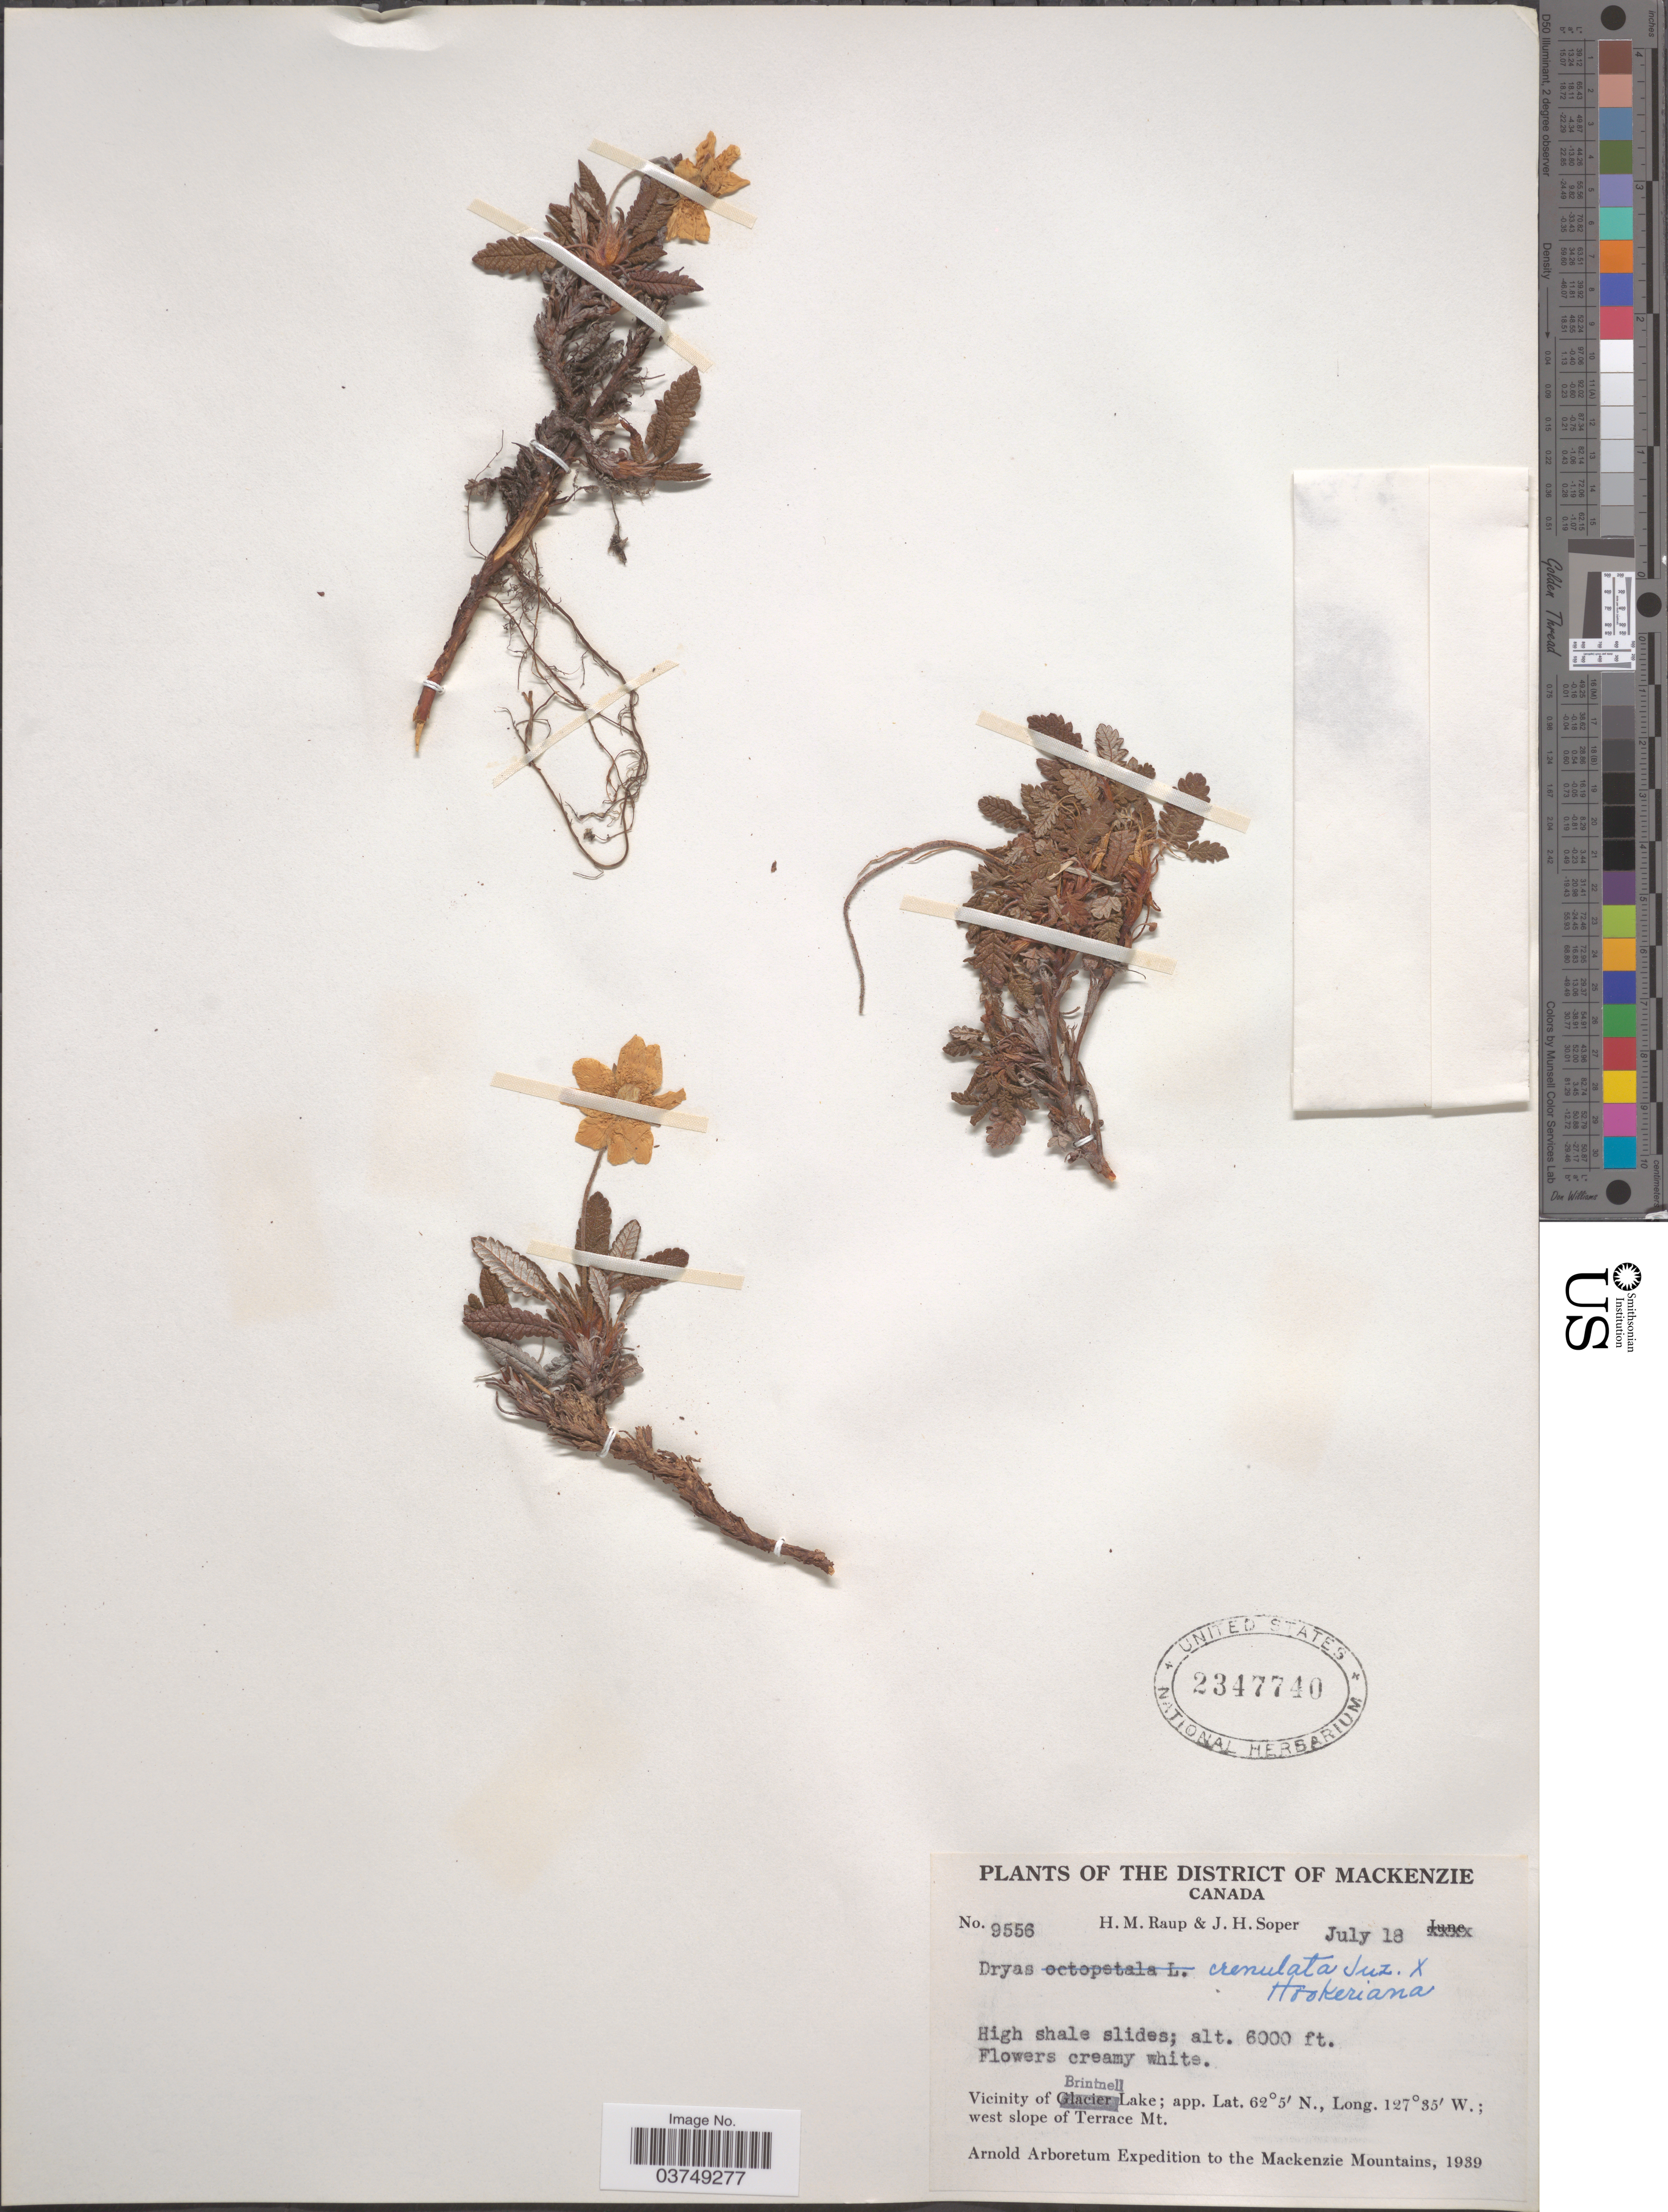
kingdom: Plantae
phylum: Tracheophyta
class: Magnoliopsida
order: Rosales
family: Rosaceae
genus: Dryas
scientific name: Dryas crenulata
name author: Juz.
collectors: H. Raup & J. H. Soper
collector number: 9556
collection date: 1939-07-18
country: Canada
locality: The District of Mackenzie. Vicinity of Brintnell Lake; west slope of Terrace Mt.. The Mackenzie Mountains.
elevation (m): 1829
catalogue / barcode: US 2347740